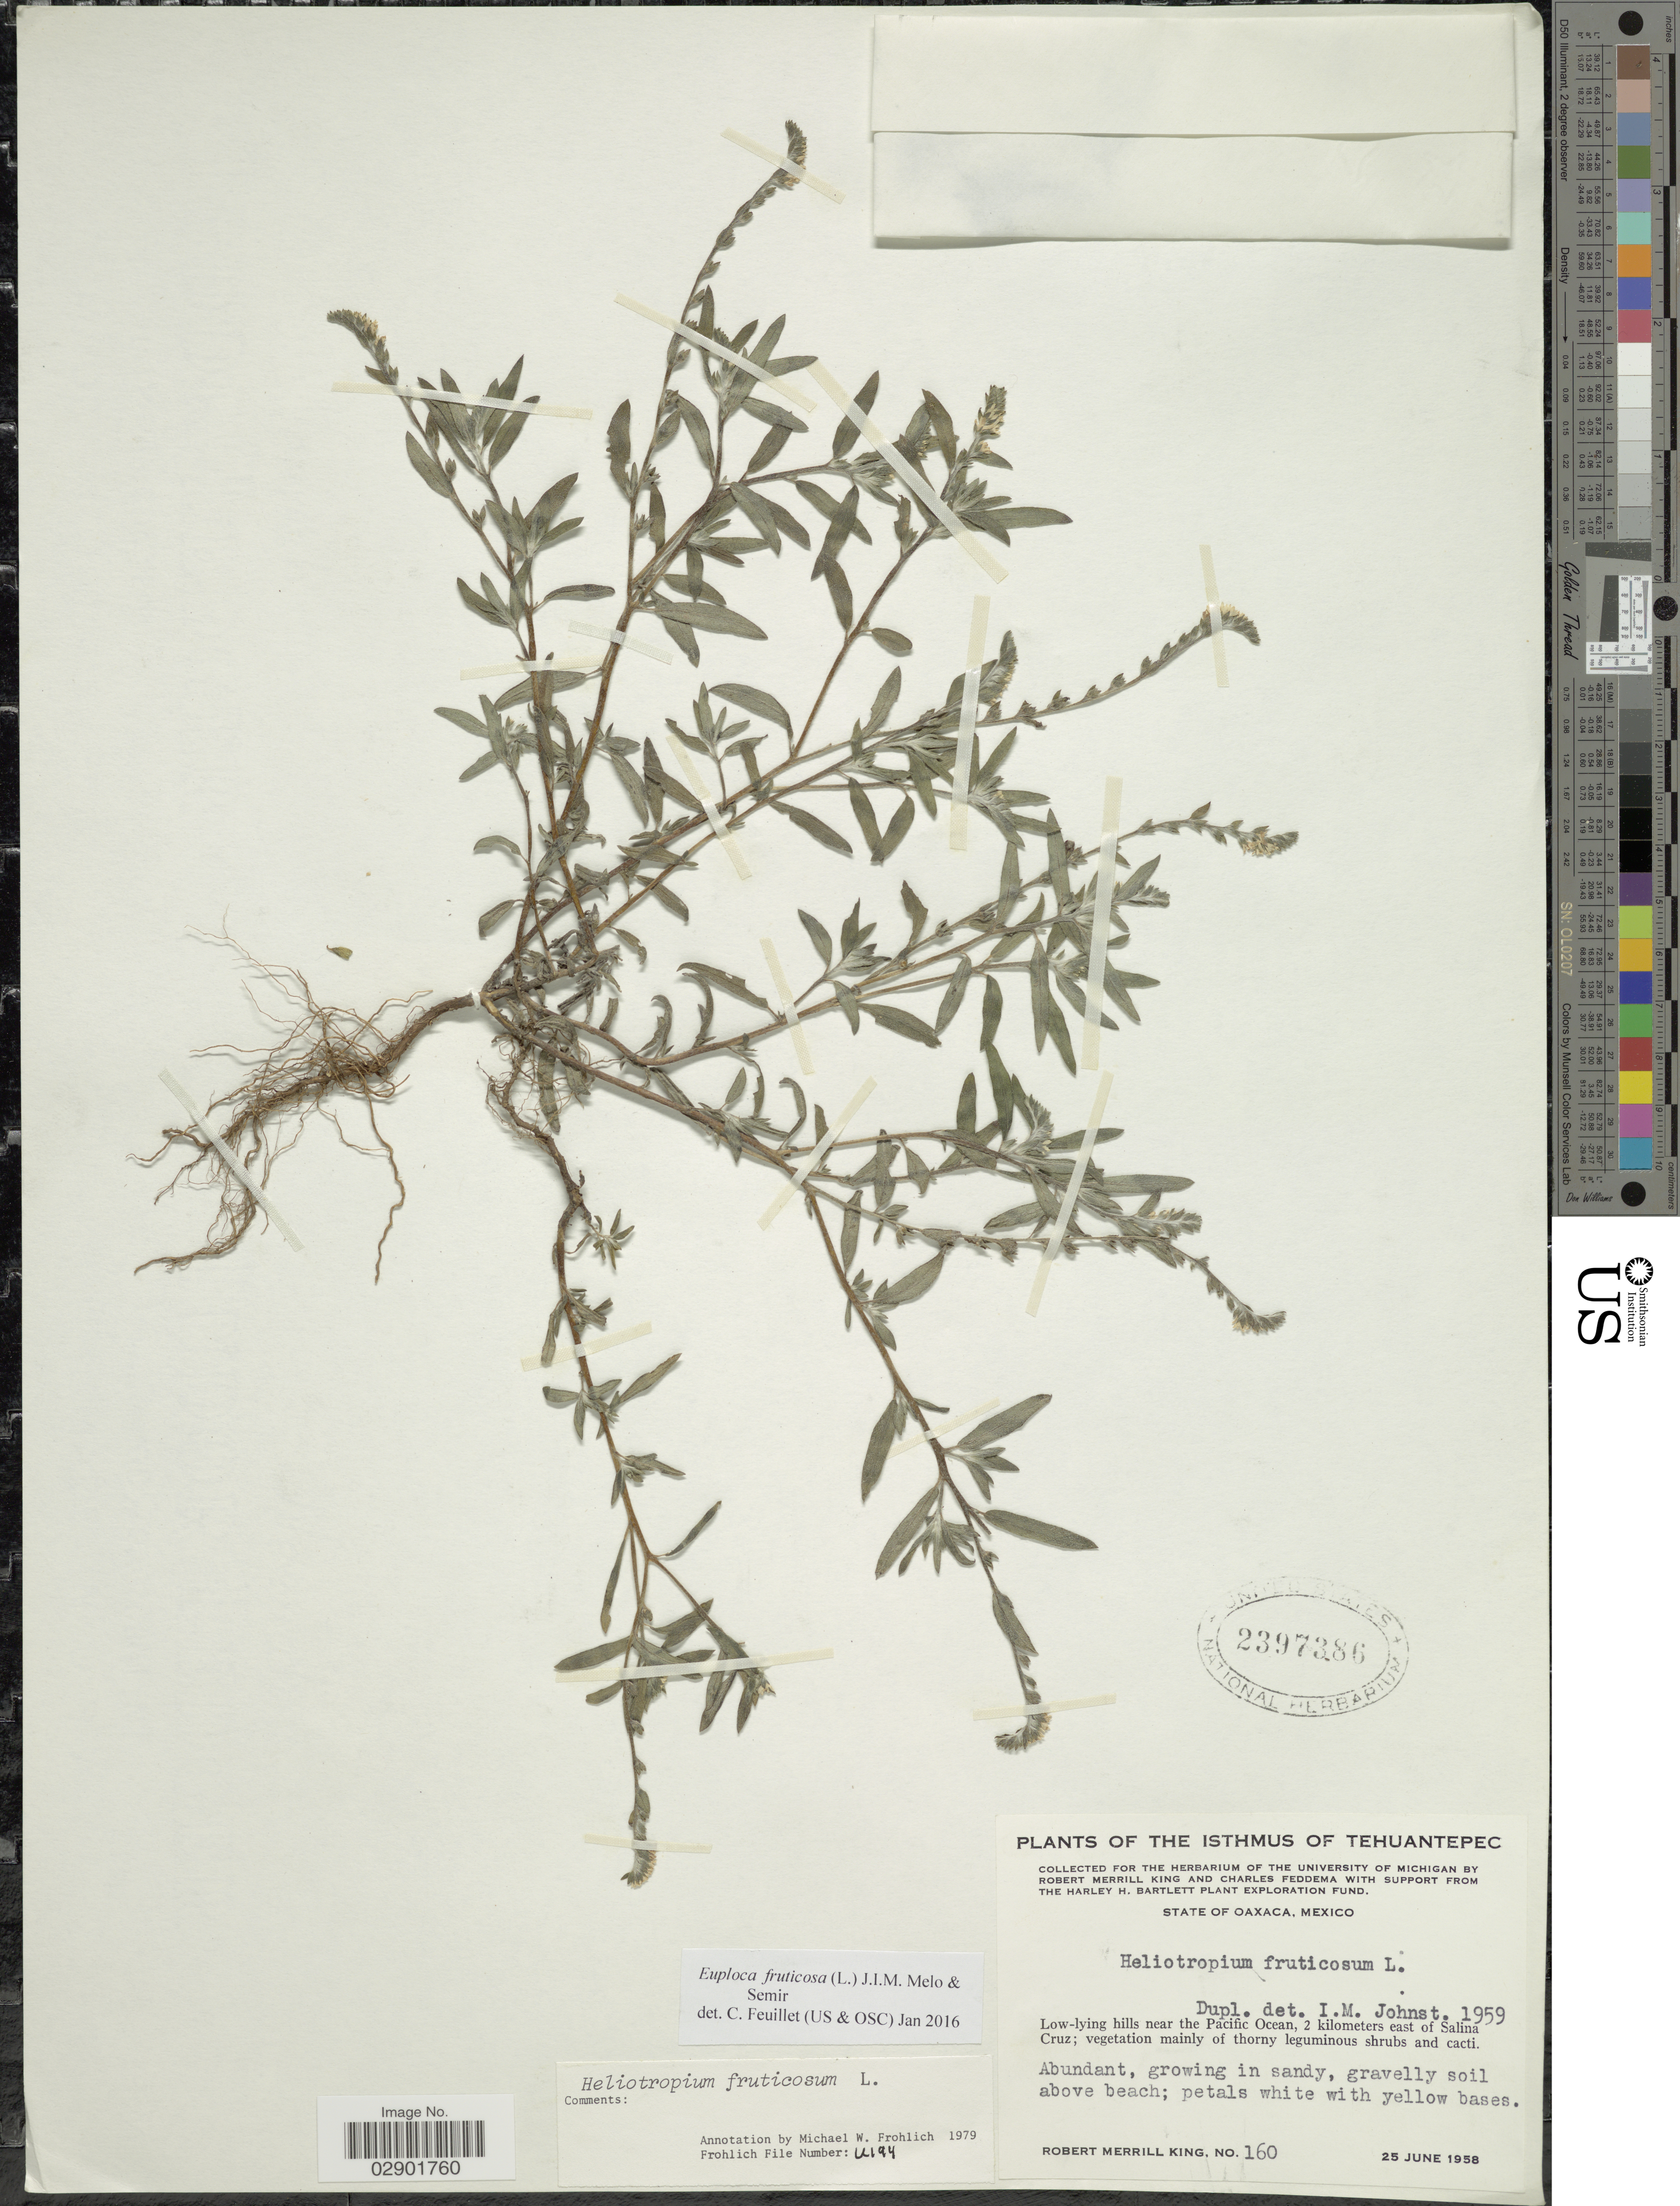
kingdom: Plantae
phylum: Tracheophyta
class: Magnoliopsida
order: Boraginales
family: Heliotropiaceae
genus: Euploca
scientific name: Euploca fruticosa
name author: (L.) J.I.M. Melo & Semir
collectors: R. M. King & C. Feddema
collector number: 160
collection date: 1958-06-25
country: Mexico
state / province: Oaxaca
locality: Isthmus of Tehuantepec. Low-lying hills near the Pacific Ocean, 2 kilometers east of Salina Cruz.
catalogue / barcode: US 2397386